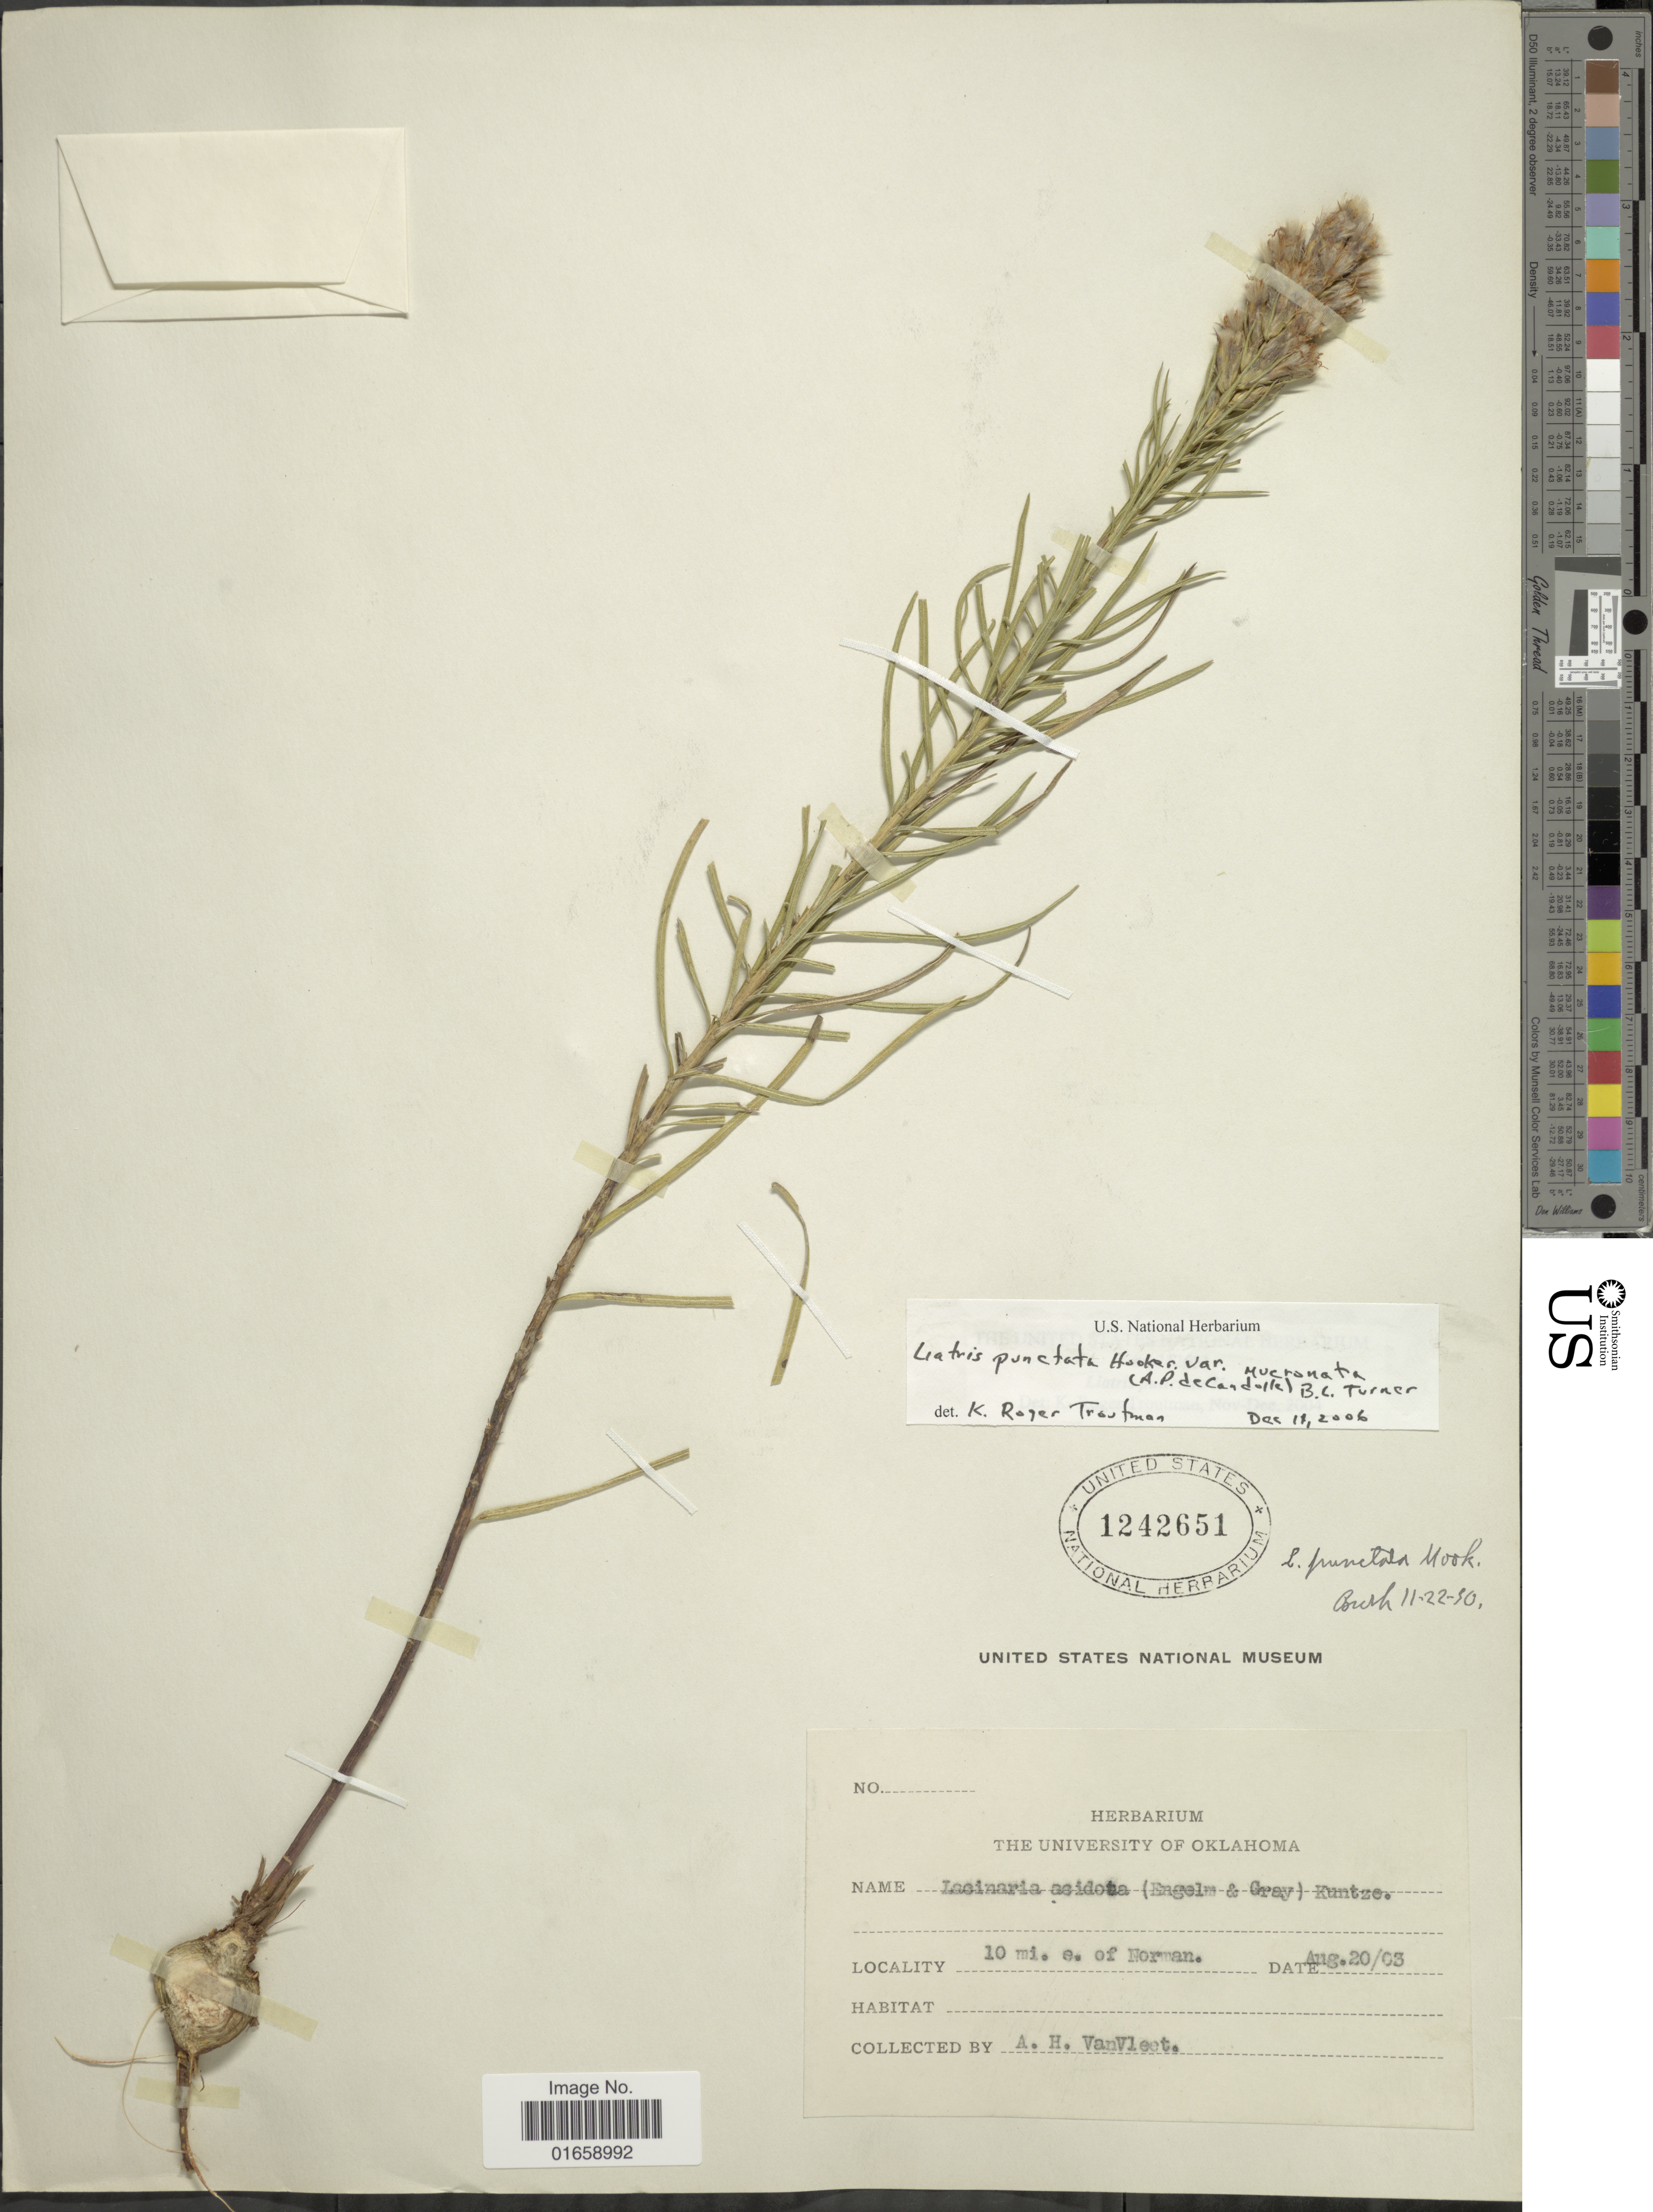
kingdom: Plantae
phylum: Tracheophyta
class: Magnoliopsida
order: Asterales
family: Asteraceae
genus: Liatris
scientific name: Liatris punctata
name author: Hook.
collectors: A. H. Van Vleet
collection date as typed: Transcribed d/m/y: 20/8/3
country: United States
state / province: Oklahoma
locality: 10 mi. e. of Norman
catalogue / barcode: US 1242651